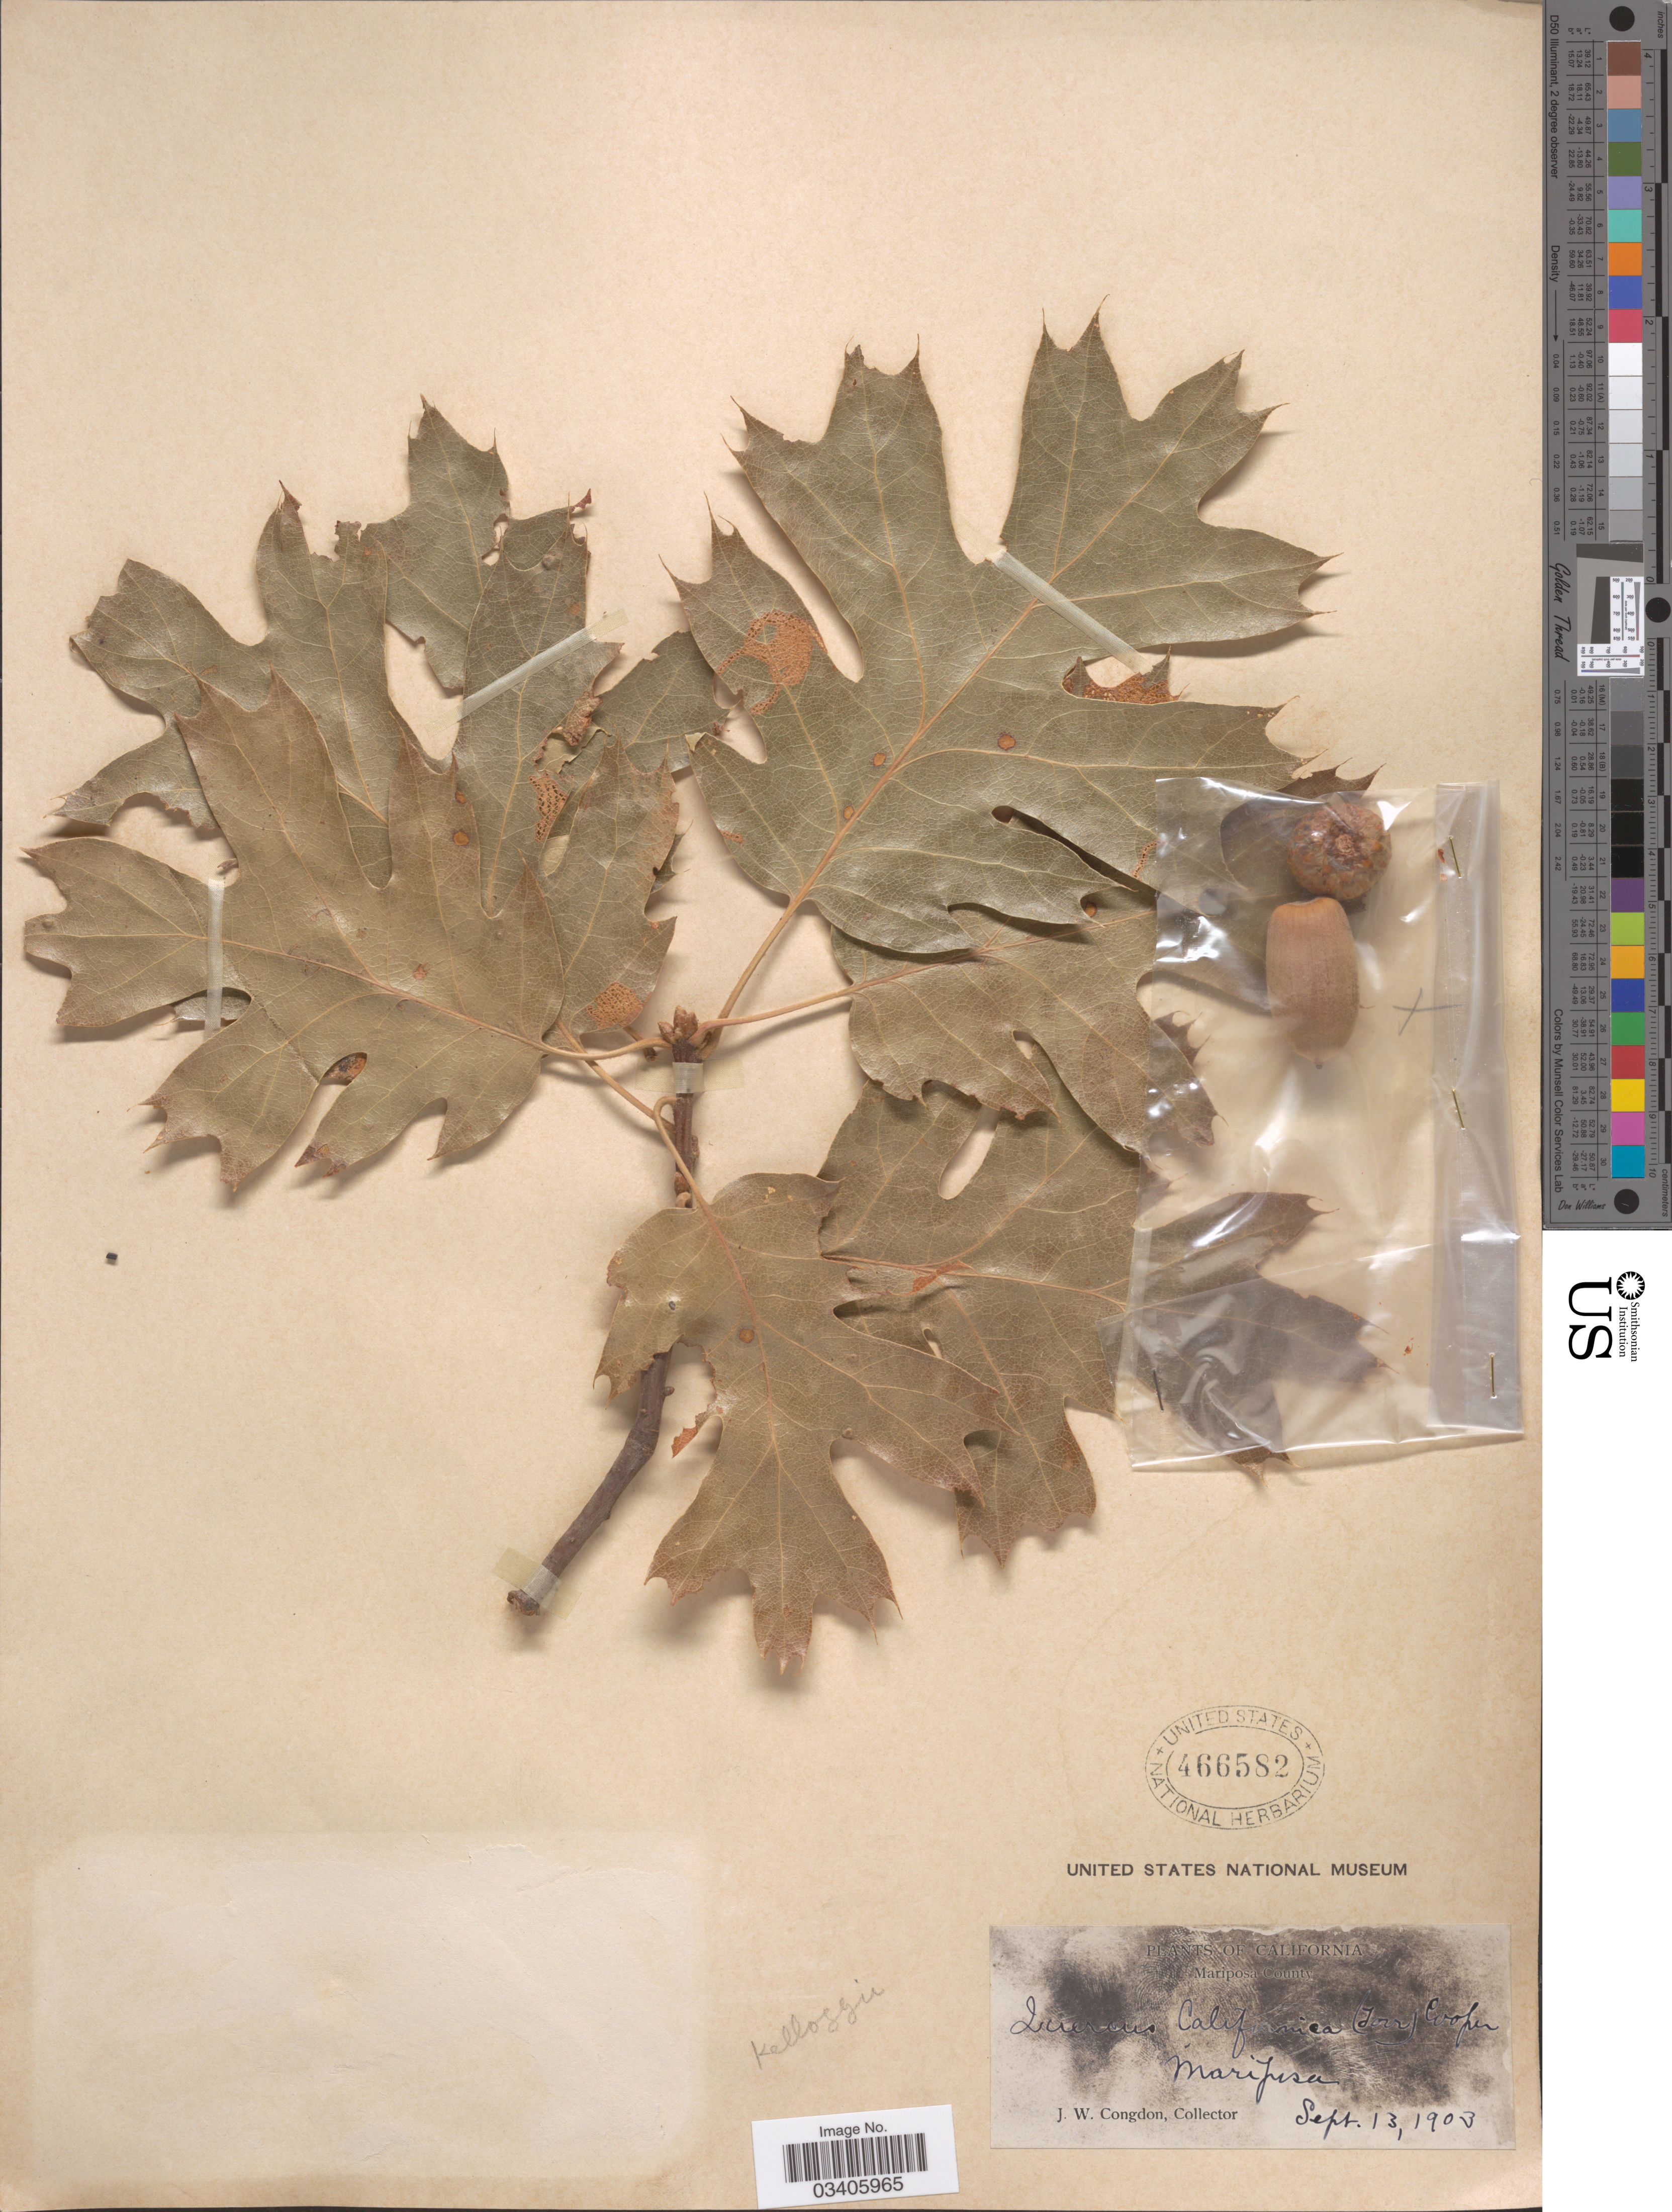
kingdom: Plantae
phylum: Tracheophyta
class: Magnoliopsida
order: Fagales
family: Fagaceae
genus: Quercus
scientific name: Quercus kelloggii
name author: Newb.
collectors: J. W. Congdon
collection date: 1903-09-13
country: United States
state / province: California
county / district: Mariposa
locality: Mariposa County. Mariposa.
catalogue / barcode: US 466582